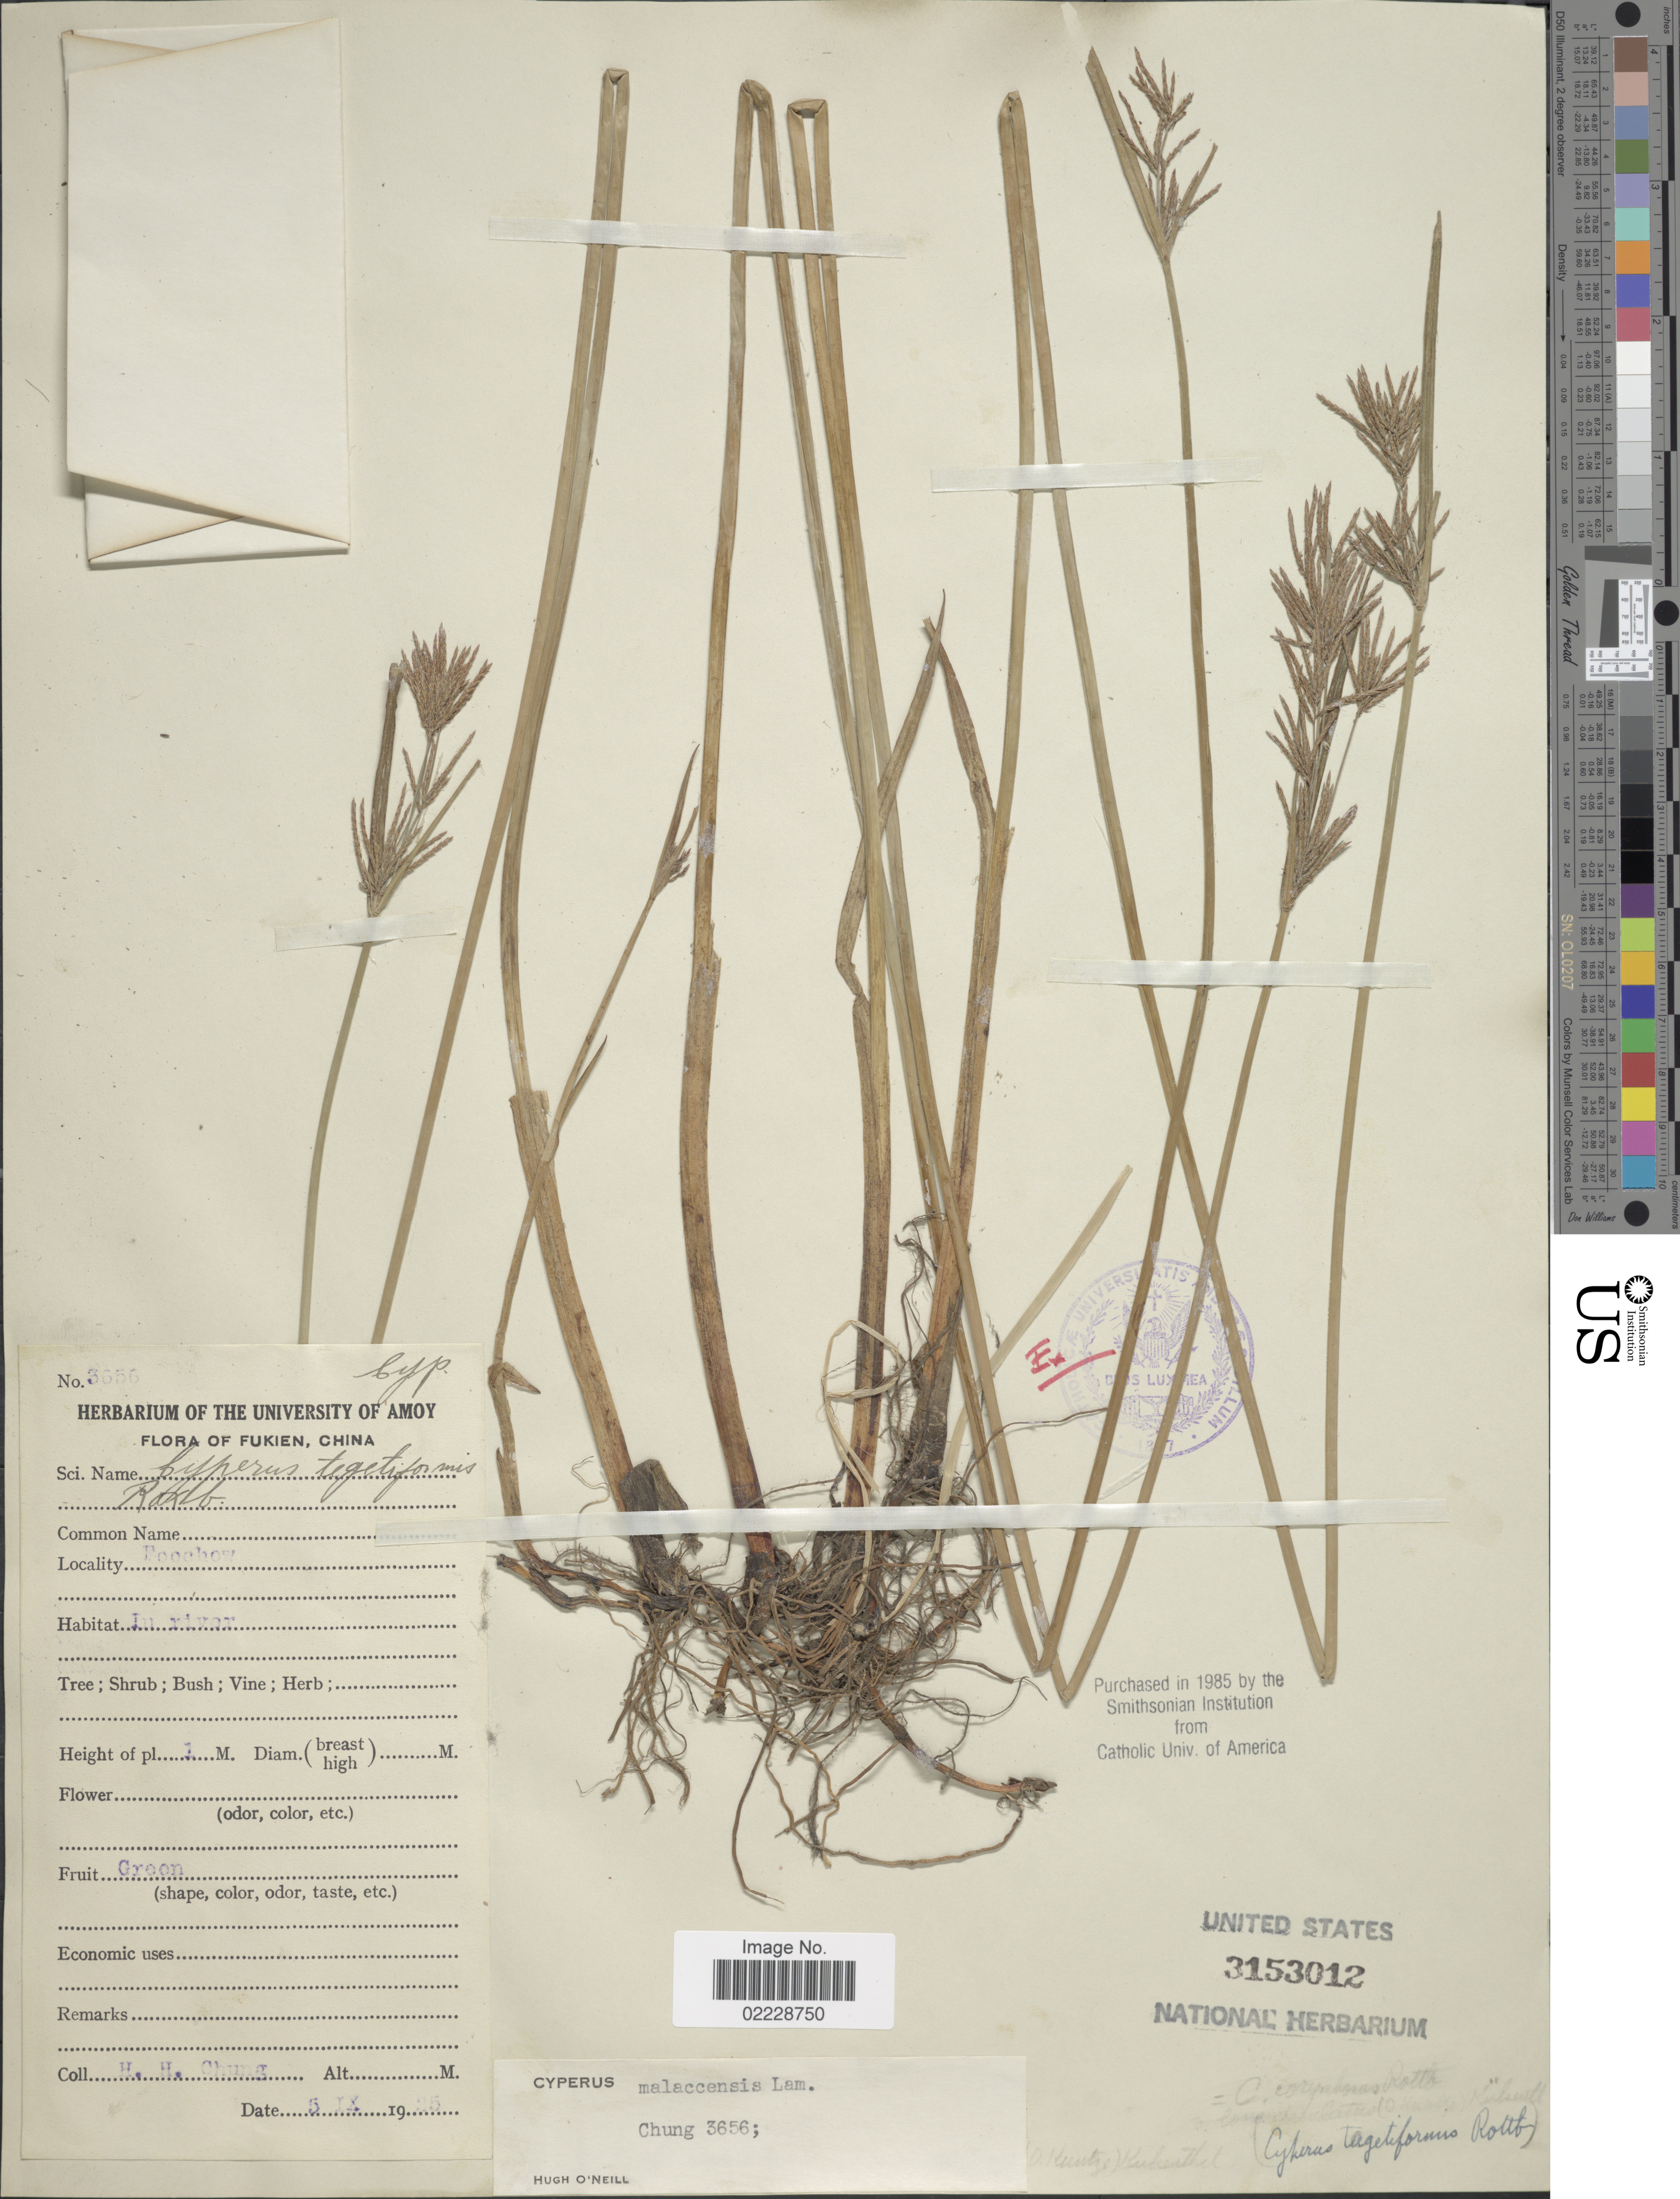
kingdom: Plantae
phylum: Tracheophyta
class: Liliopsida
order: Poales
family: Cyperaceae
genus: Cyperus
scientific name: Cyperus malaccensis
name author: Lam.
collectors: H. Chung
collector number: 3656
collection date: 1925-09-05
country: China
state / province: Fujian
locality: Foochow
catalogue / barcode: US 3153012